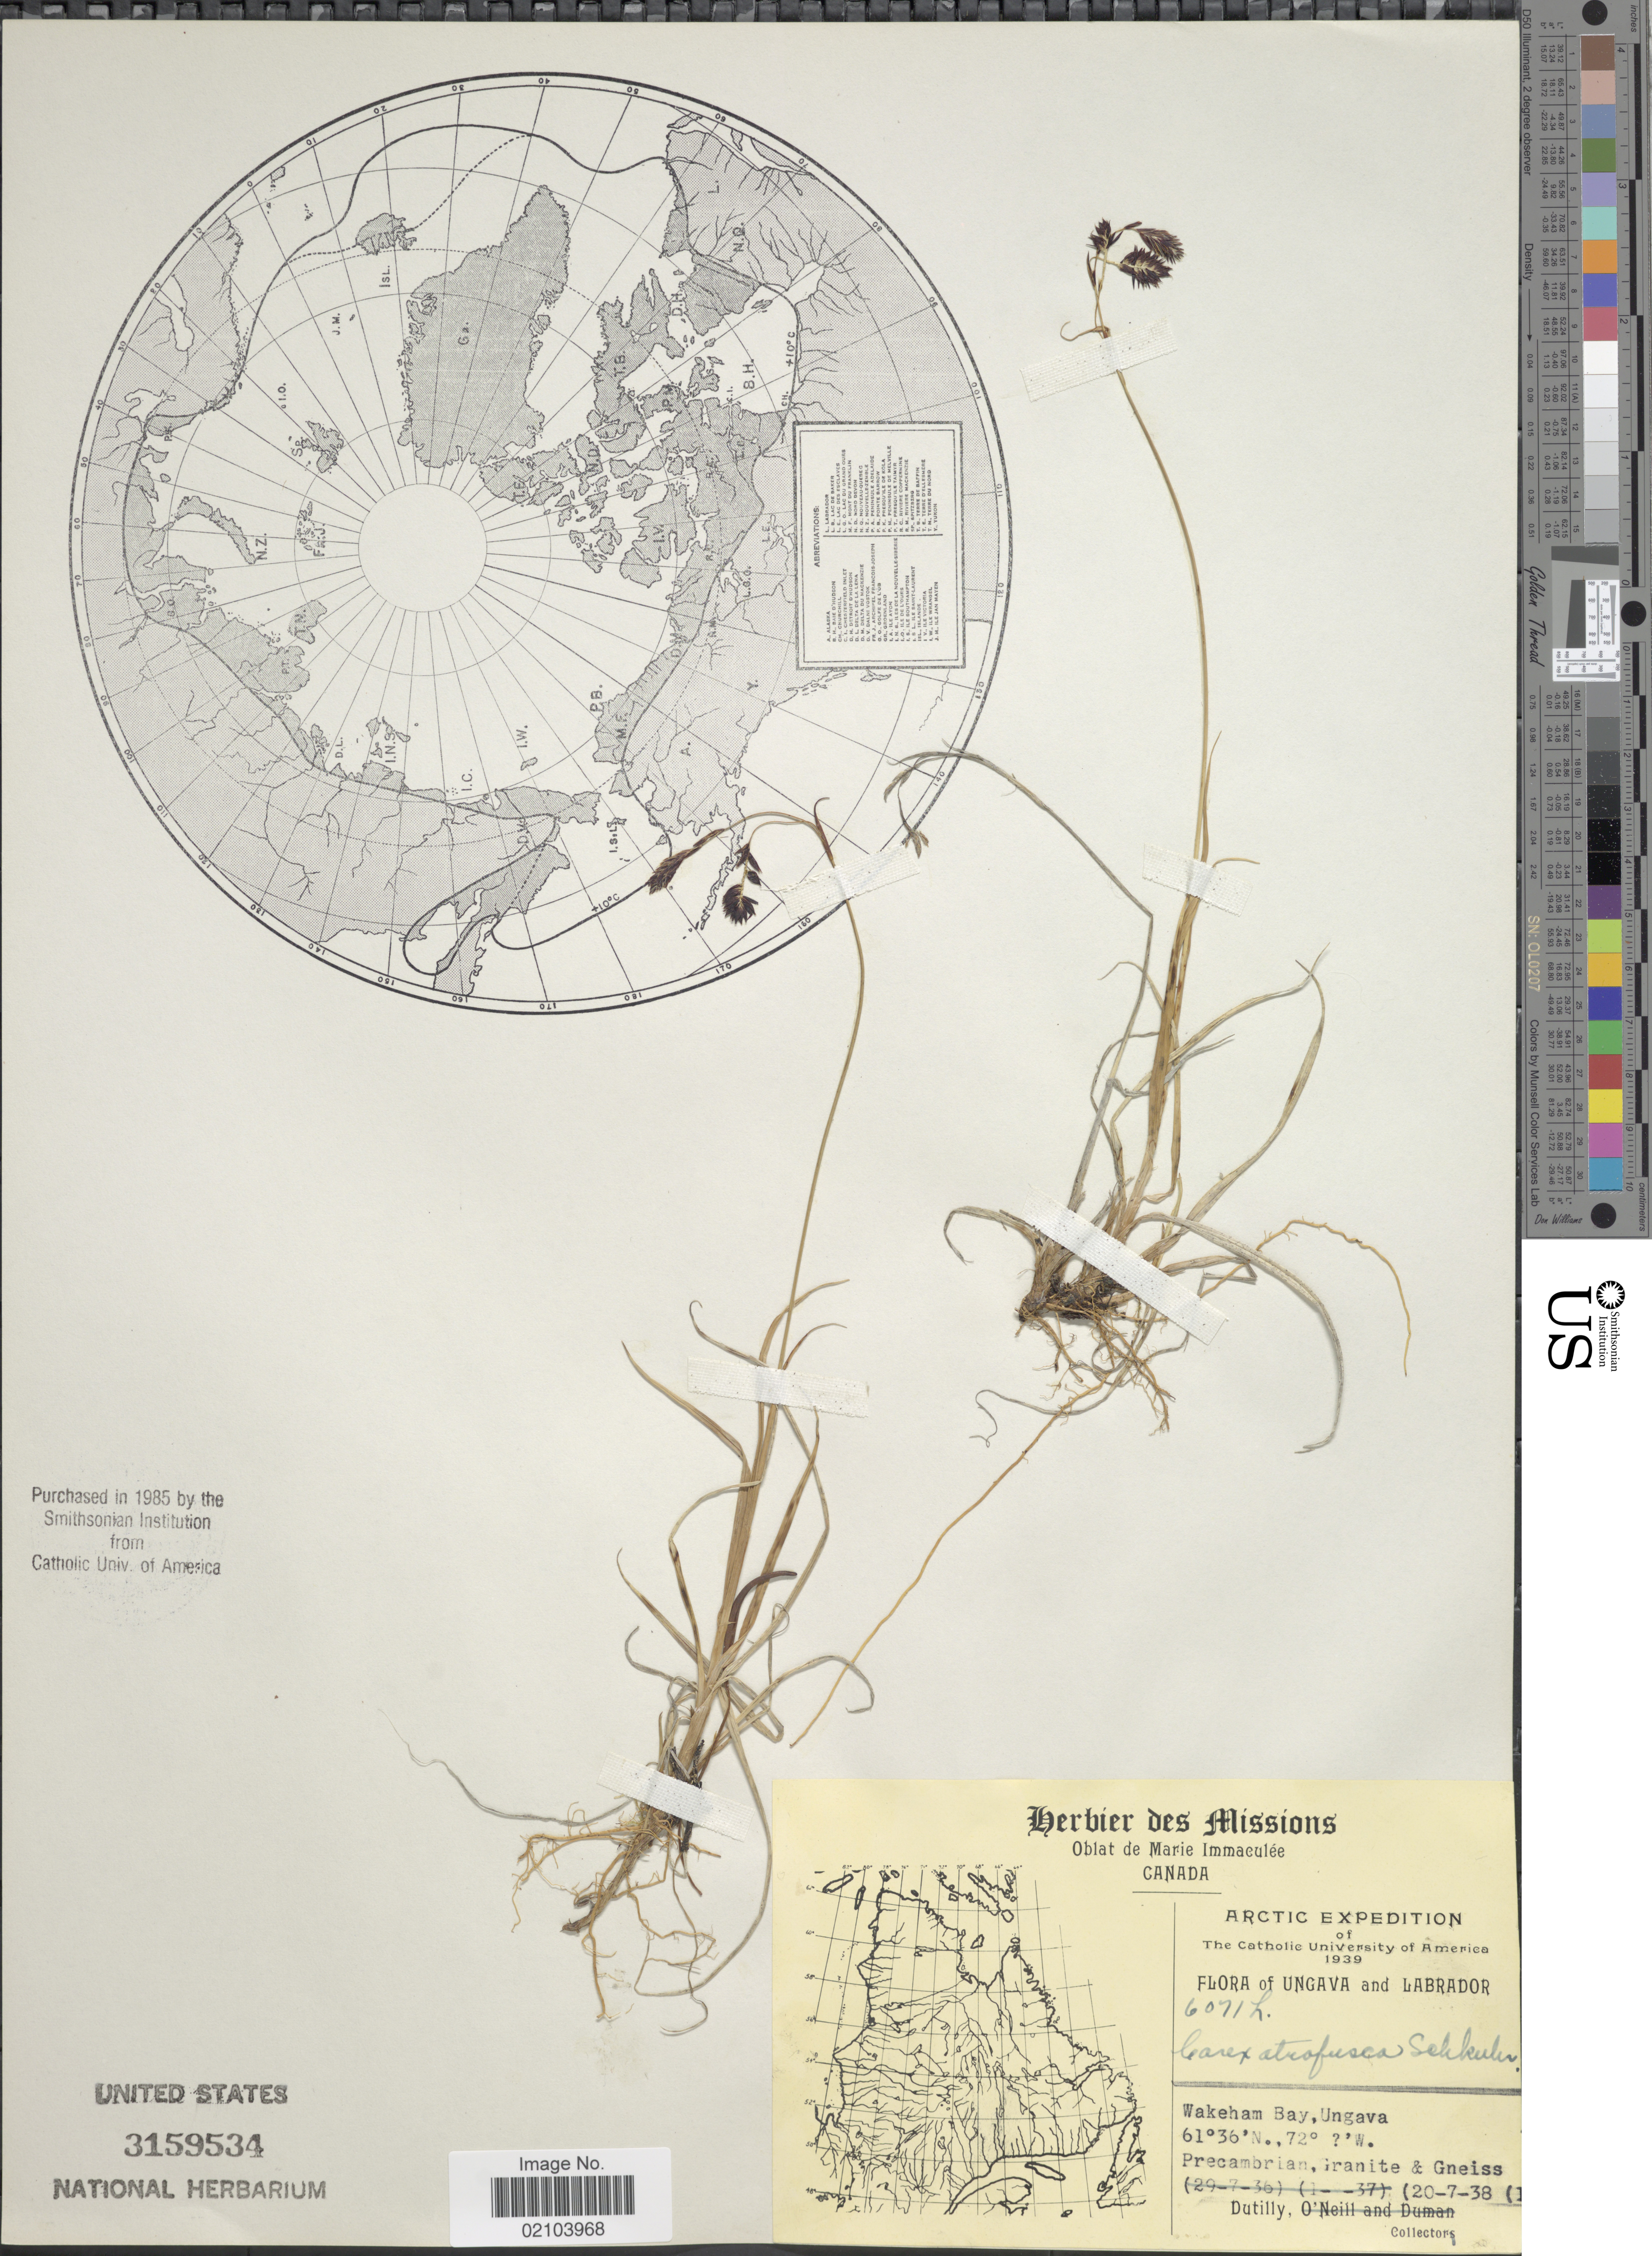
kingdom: Plantae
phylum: Tracheophyta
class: Liliopsida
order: Poales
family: Cyperaceae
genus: Carex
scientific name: Carex atrofusca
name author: Schkuhr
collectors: -. Dutilly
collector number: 6071L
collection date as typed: Transcribed d/m/y: 20/7/38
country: Canada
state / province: Quebec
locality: Arctic. Ungava and Labrador. Wakeham Bay, Ungava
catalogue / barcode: US 3159534